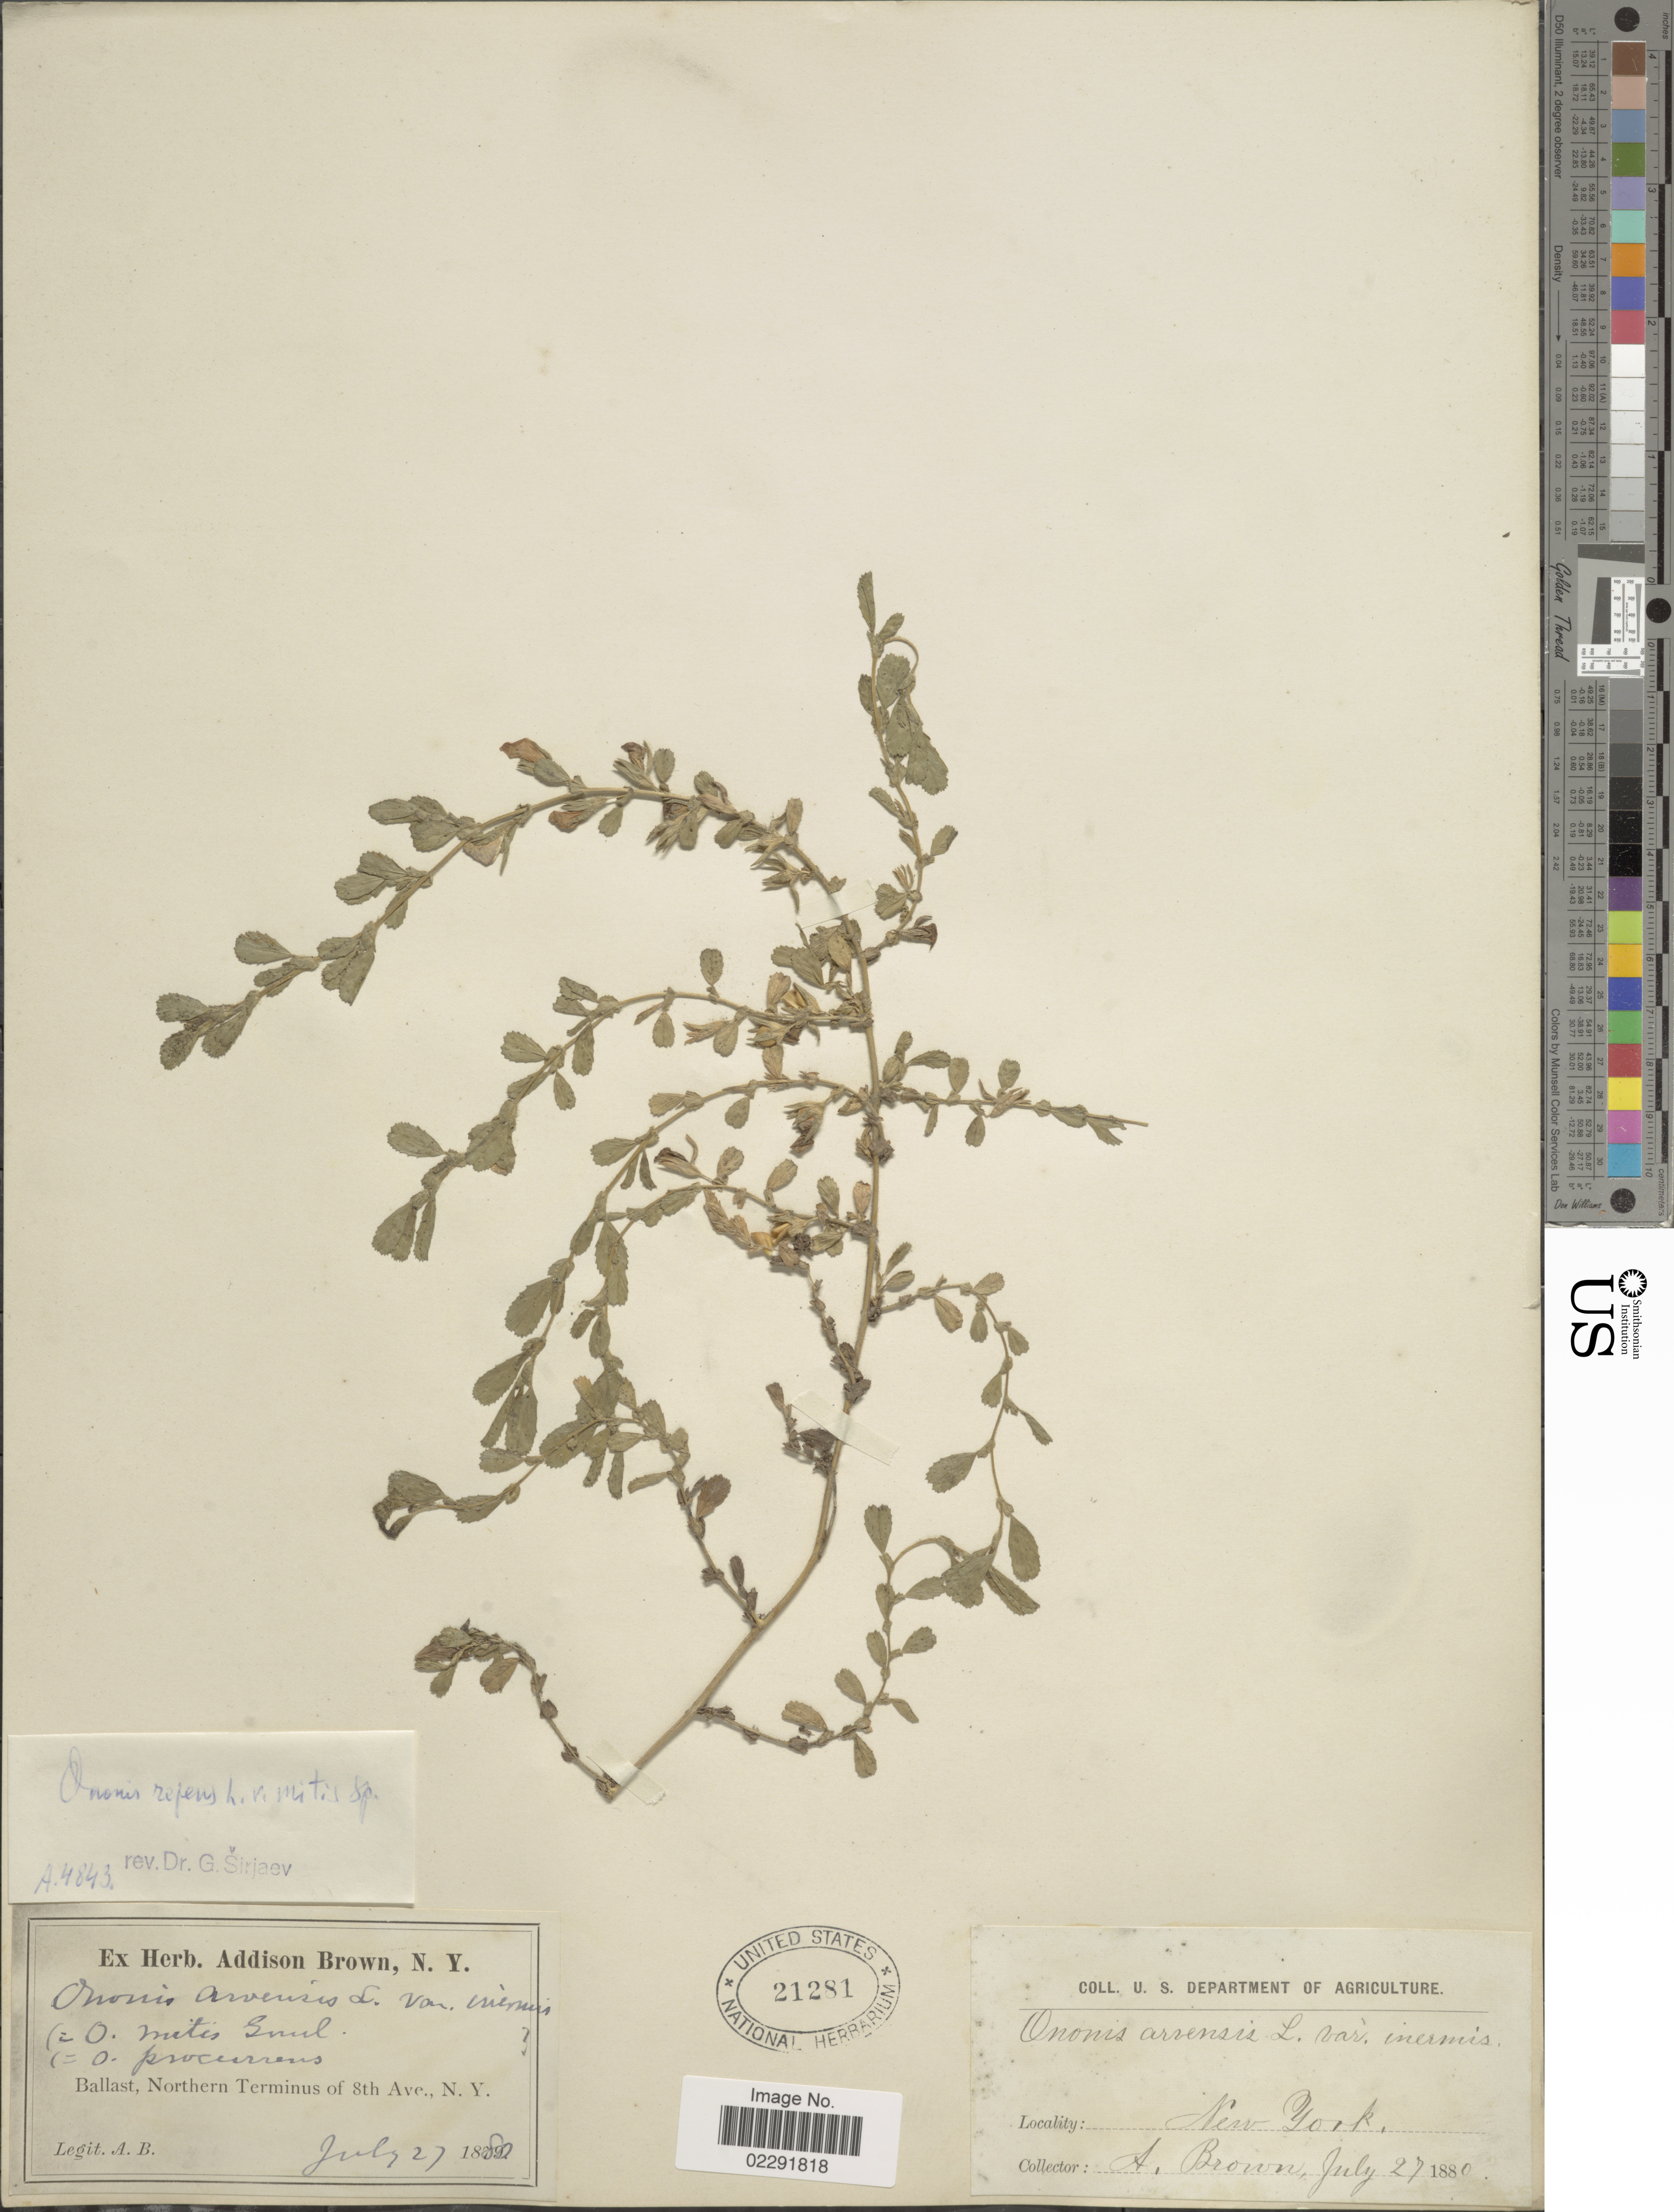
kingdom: Plantae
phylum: Tracheophyta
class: Magnoliopsida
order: Fabales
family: Fabaceae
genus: Ononis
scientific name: Ononis repens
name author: L.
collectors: A. Brown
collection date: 1880-07-27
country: United States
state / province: New York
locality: Ballast, North Terminus of 8th Ave.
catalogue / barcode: US 21281